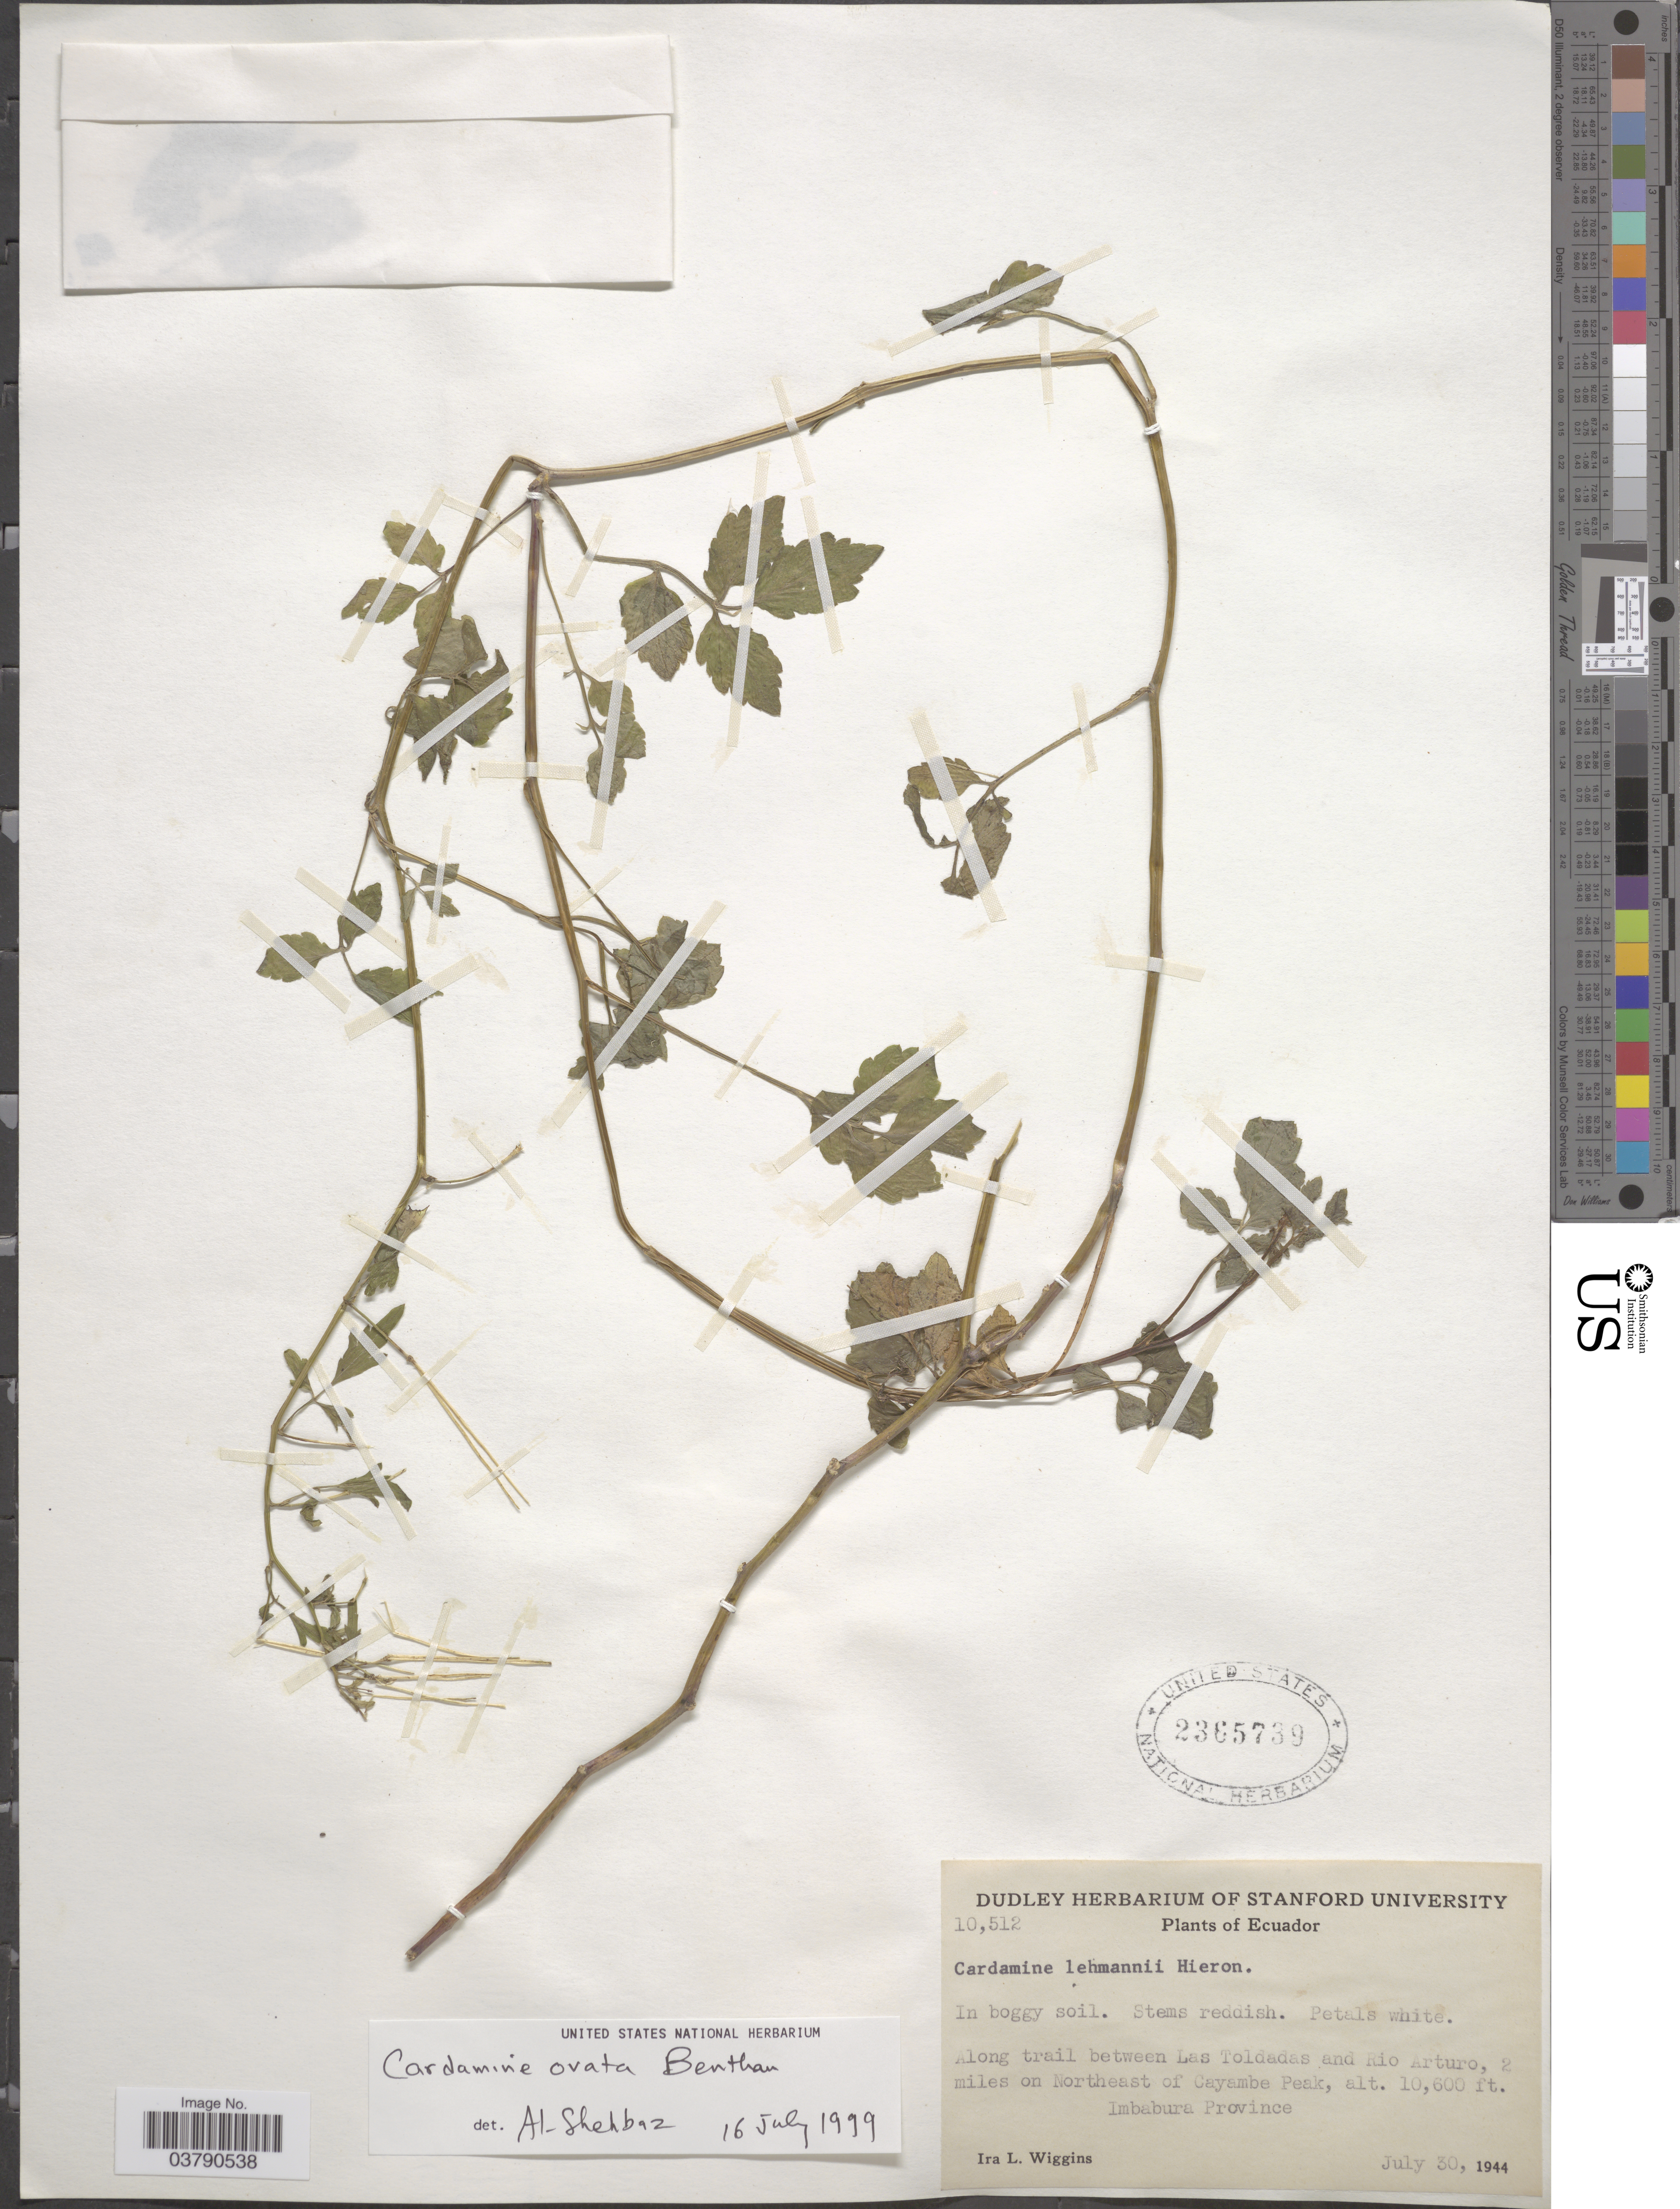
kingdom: Plantae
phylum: Tracheophyta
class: Magnoliopsida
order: Brassicales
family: Brassicaceae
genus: Cardamine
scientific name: Cardamine ovata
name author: Benth.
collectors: I. L. Wiggins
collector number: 10512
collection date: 1944-07-30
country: Ecuador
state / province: Imbabura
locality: Along trail between Las Toldadas and Rio Arturo, 2 miles of Northeast of Cayambe Peak.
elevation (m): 3231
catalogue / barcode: US 2365739